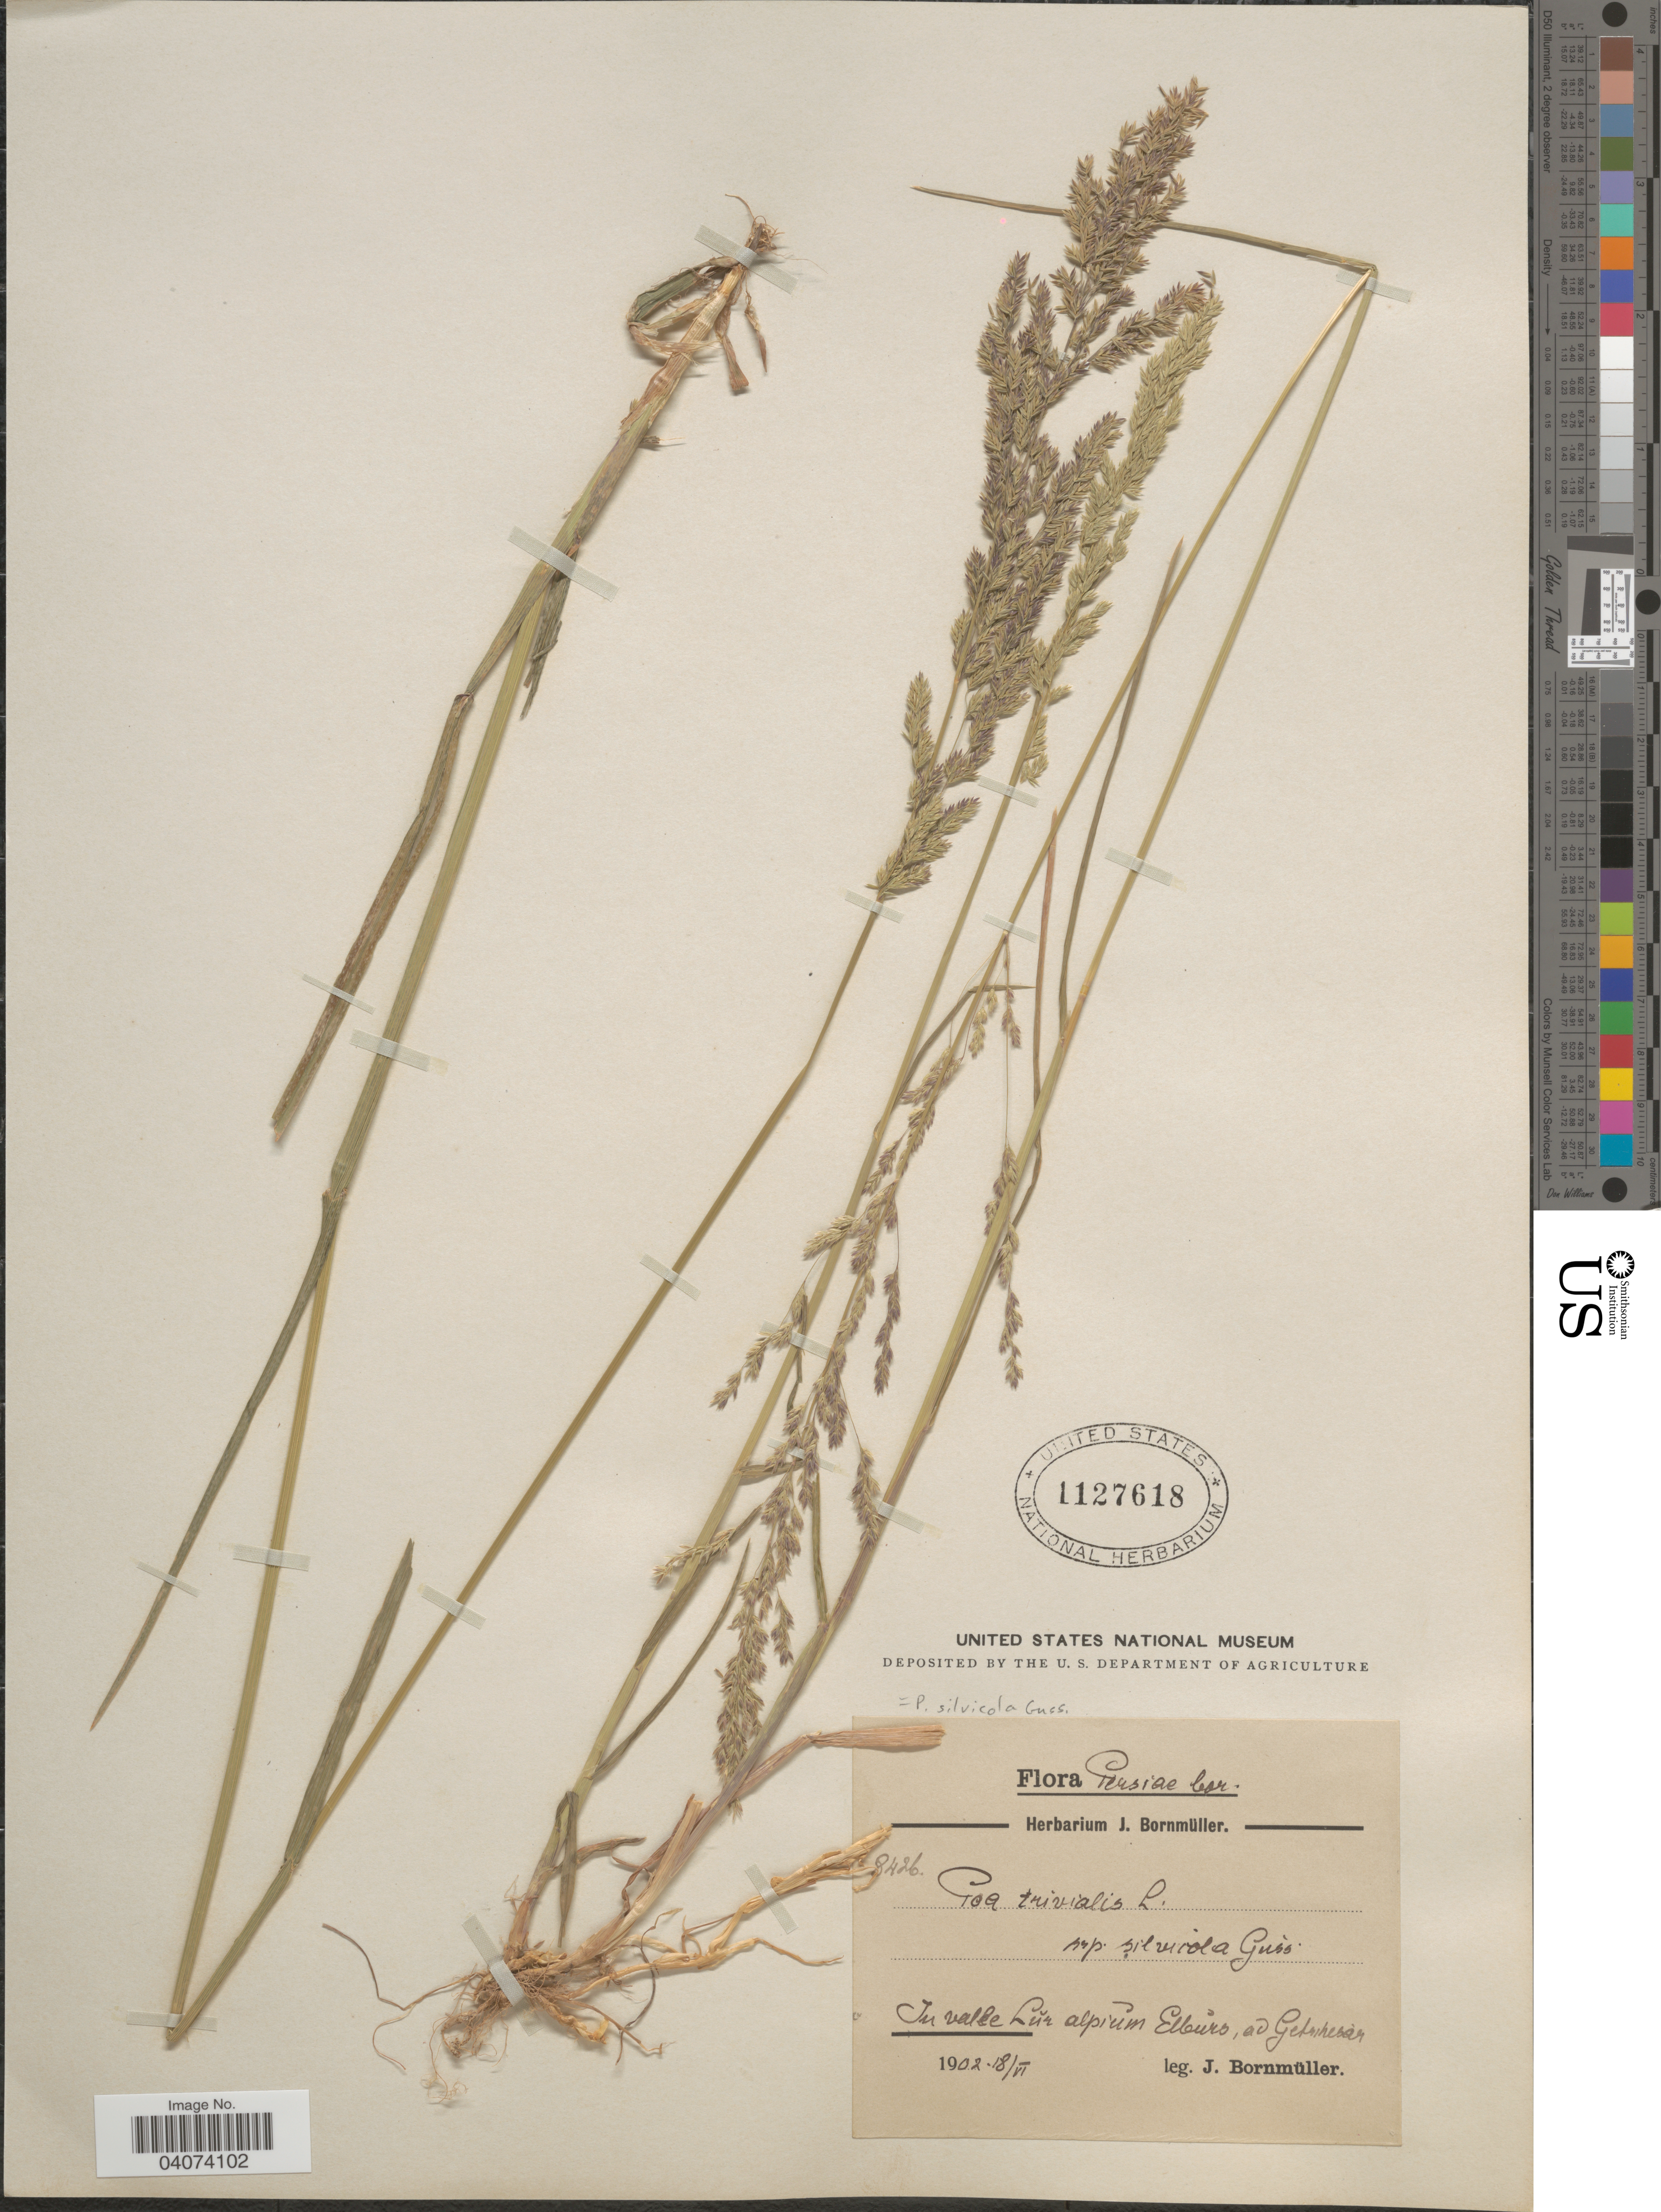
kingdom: Plantae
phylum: Tracheophyta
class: Liliopsida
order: Poales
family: Poaceae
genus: Poa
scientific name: Poa trivialis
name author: L.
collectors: J. Bornmüller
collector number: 8426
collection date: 1902-06-18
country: Iran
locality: Persiae bor. In valle Lŭr alpium Emurs, ad Getehesan.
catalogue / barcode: US 1127618